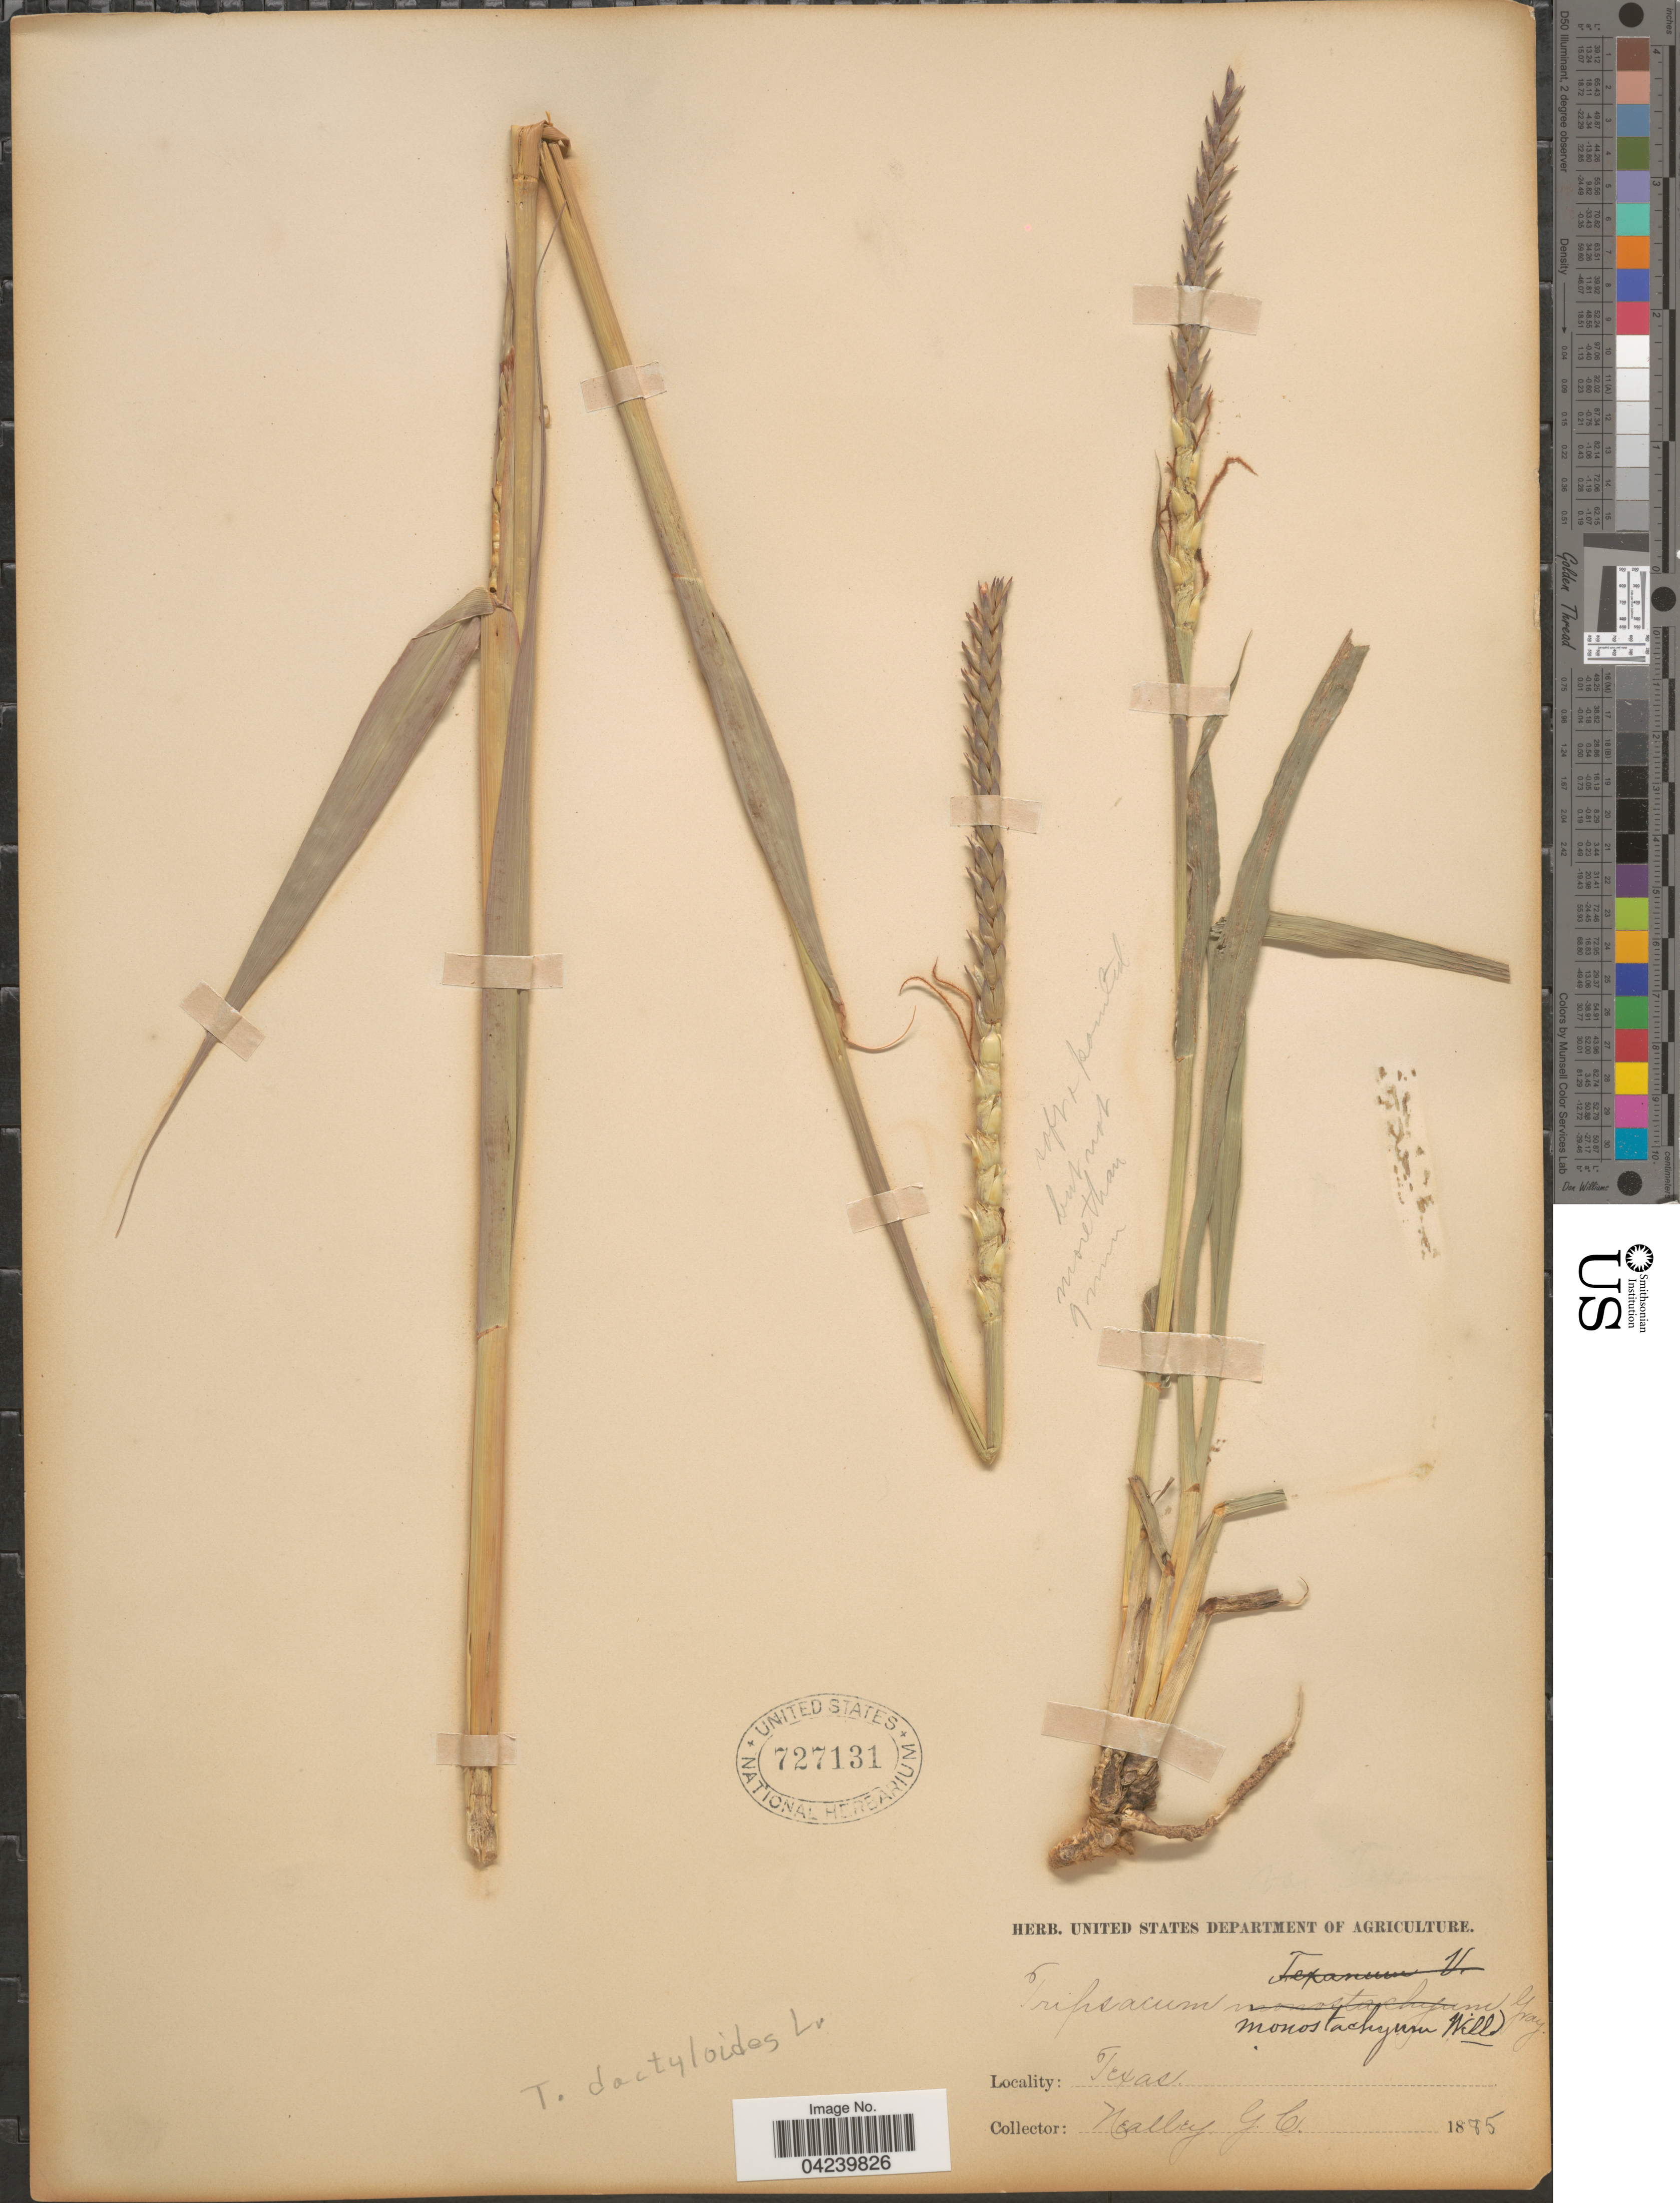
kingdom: Plantae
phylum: Tracheophyta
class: Liliopsida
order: Poales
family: Poaceae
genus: Tripsacum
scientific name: Tripsacum dactyloides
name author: (L.) L.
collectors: G. C. Nealley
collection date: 1885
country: United States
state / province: Texas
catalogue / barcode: US 727131